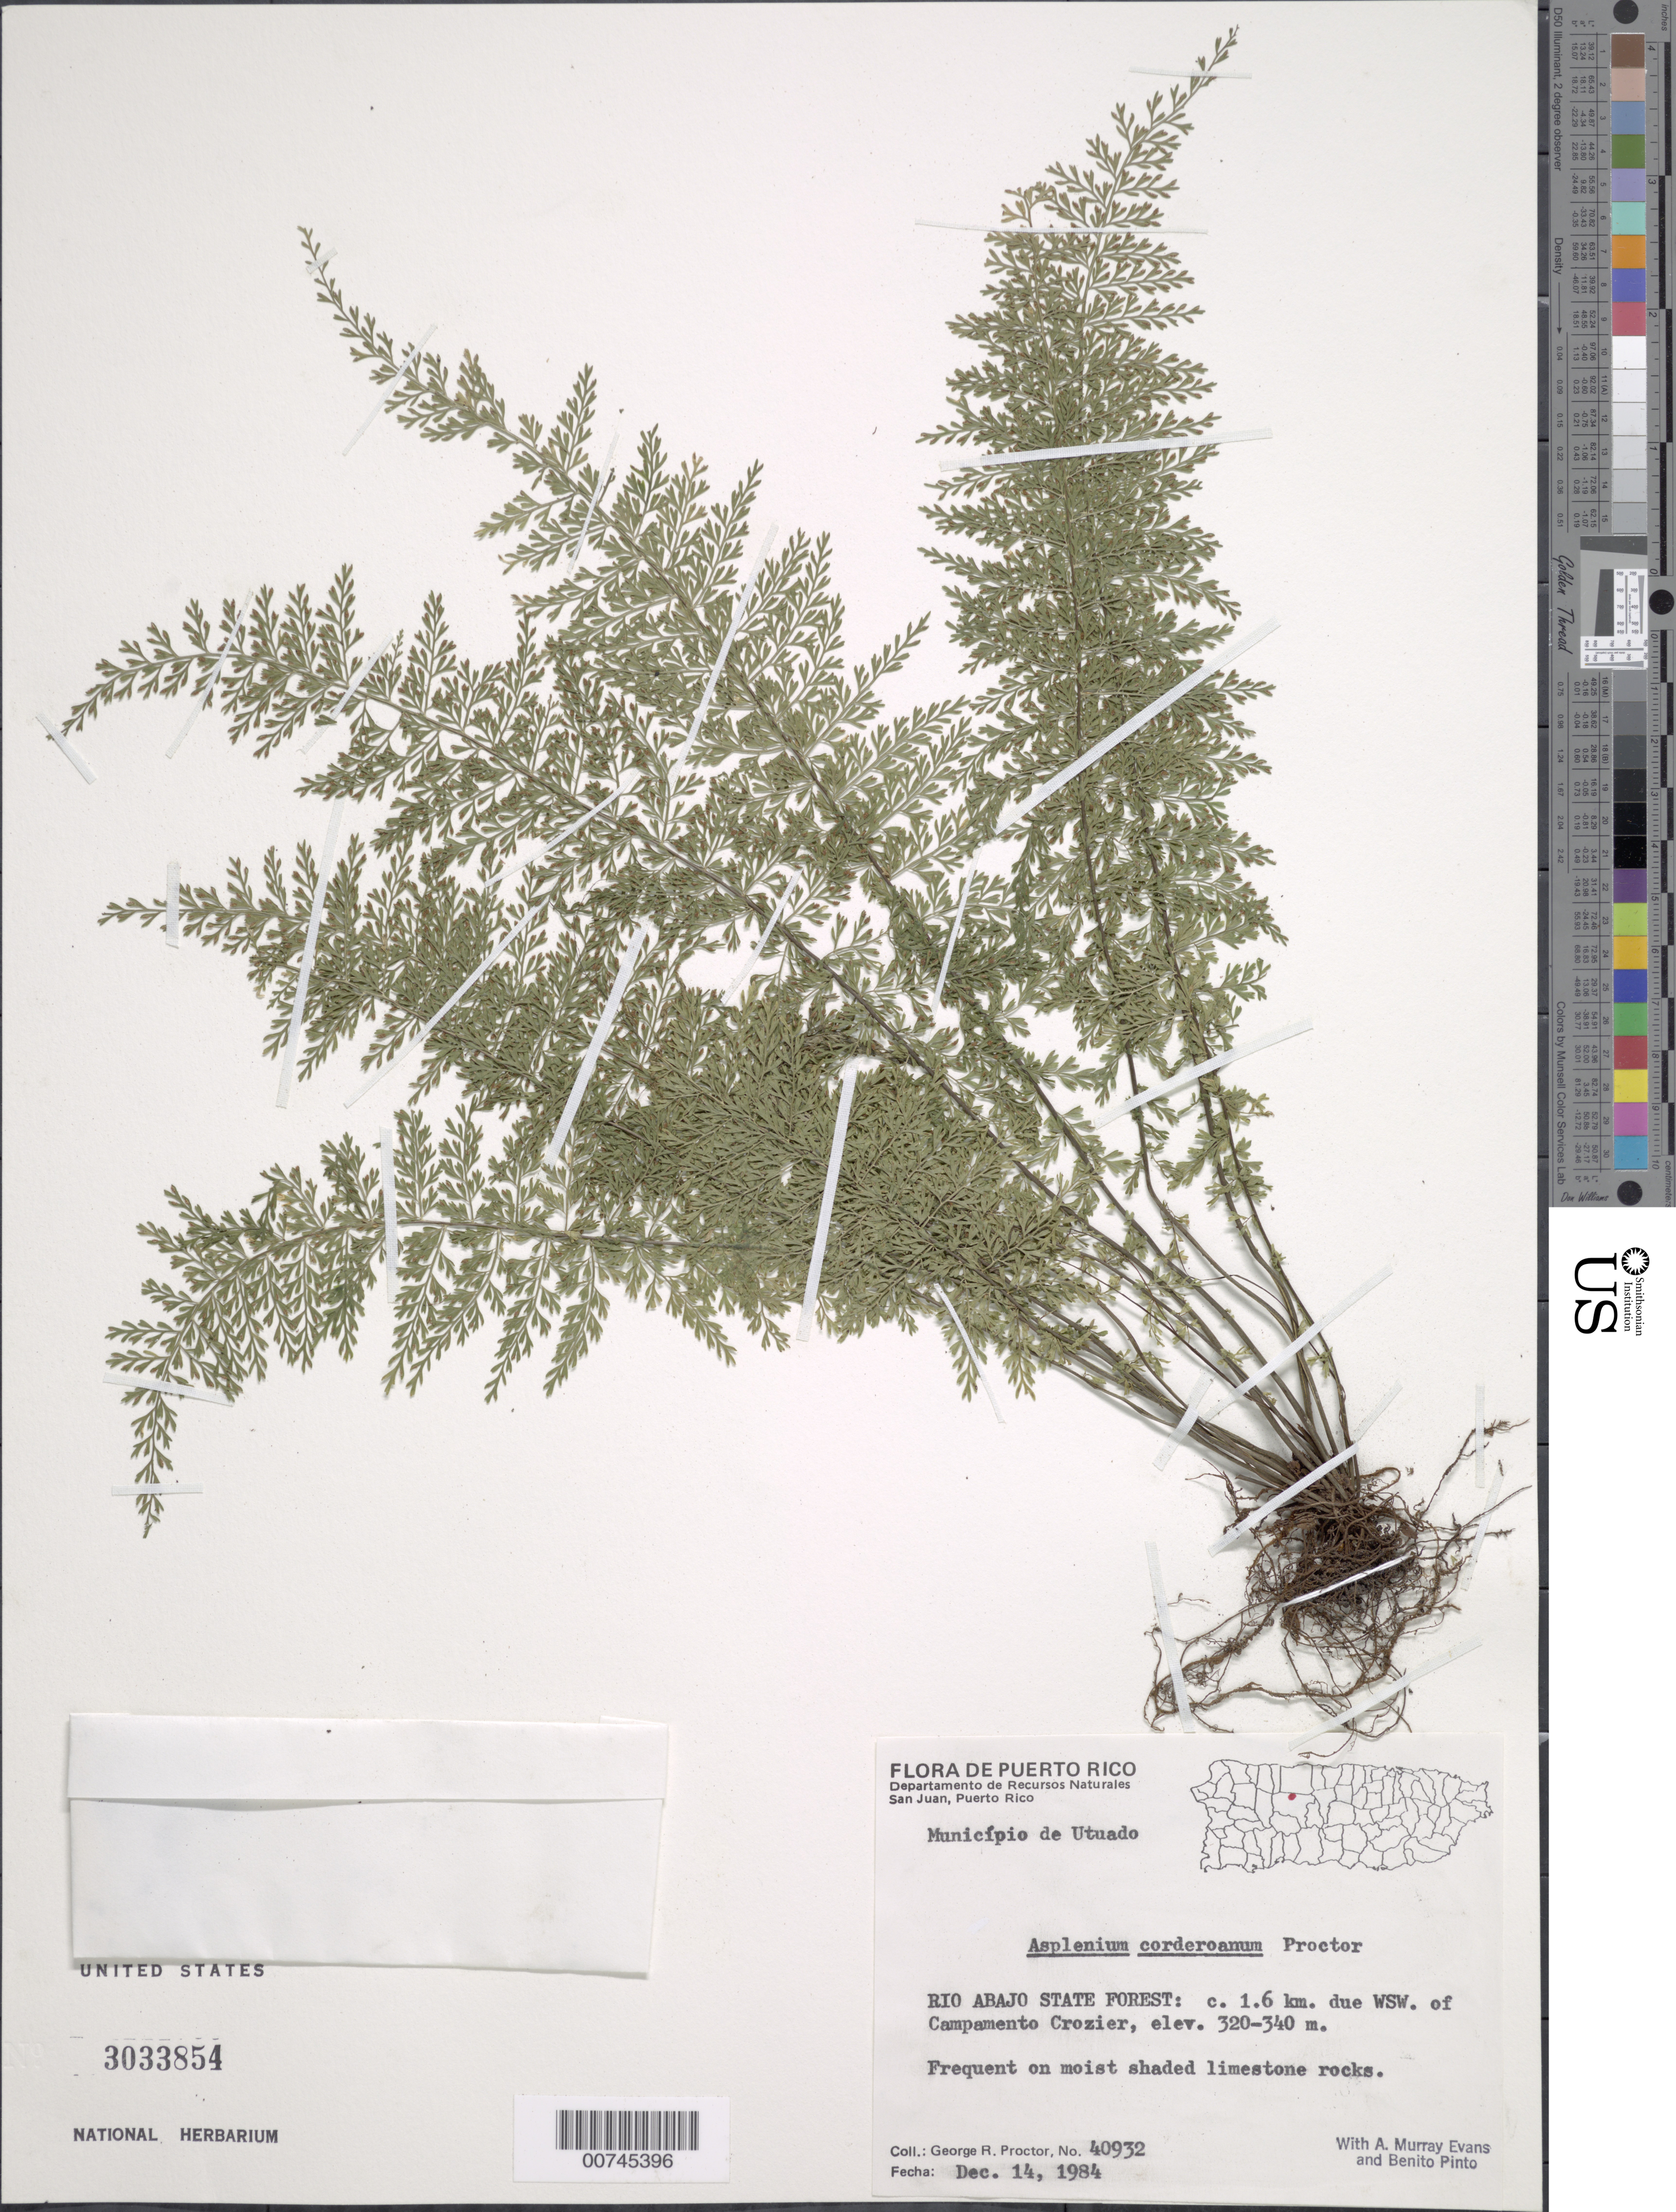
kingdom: Plantae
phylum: Tracheophyta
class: Polypodiopsida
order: Polypodiales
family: Aspleniaceae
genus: Asplenium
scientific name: Asplenium corderoanum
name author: Proctor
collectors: G. R. Proctor, A. Murray & B. Pinto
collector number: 40932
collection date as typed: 14 Dec 1984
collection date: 1984-12-14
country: Puerto Rico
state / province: Utuado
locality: Río Abajo State Forest: c. 1.6 km due WSW of Campamento Crozier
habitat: Frequent on moist shaded limestone rocks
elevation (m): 320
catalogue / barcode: US 3033854